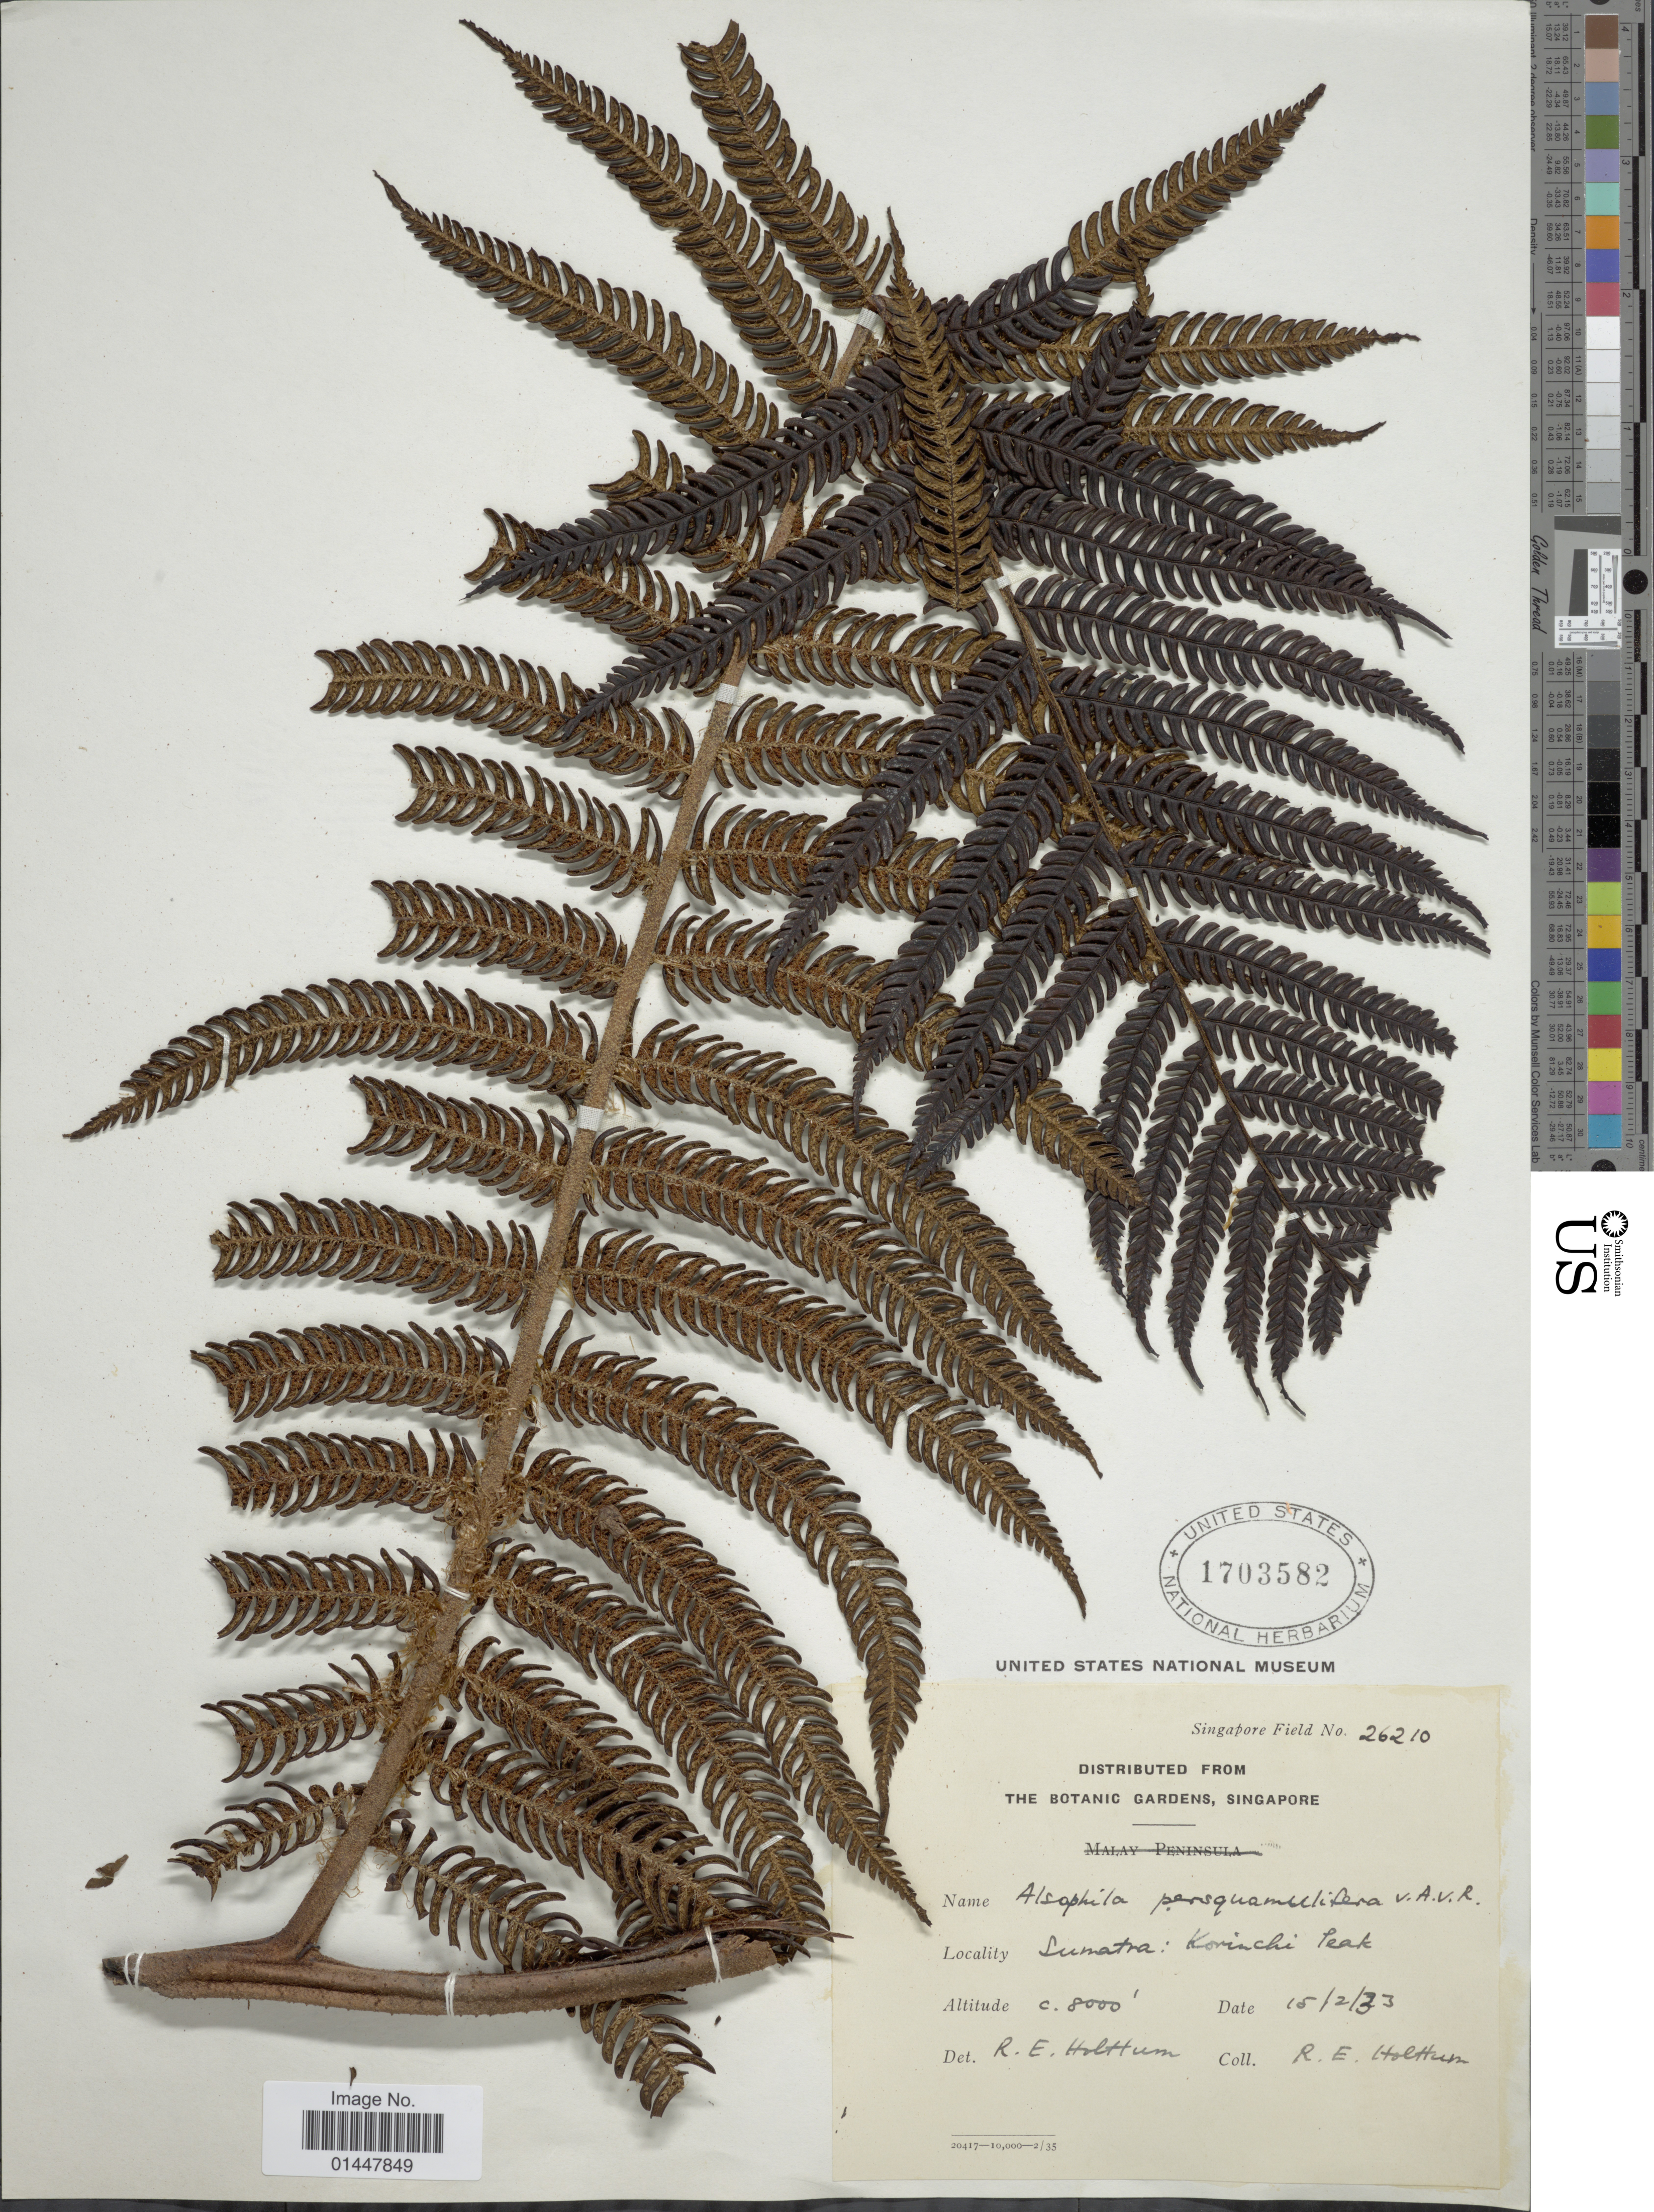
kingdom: Plantae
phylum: Tracheophyta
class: Polypodiopsida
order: Cyatheales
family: Cyatheaceae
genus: Sphaeropteris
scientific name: Sphaeropteris persquamulifera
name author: (Alderw.) R.M. Tryon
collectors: R. E. Holttum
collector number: Singapore Field 26210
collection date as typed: Transcribed d/m/y: 15/2/33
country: Indonesia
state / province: Sumatra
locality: Korinchi [interpreted] Peak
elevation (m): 2438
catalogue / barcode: US 1703582